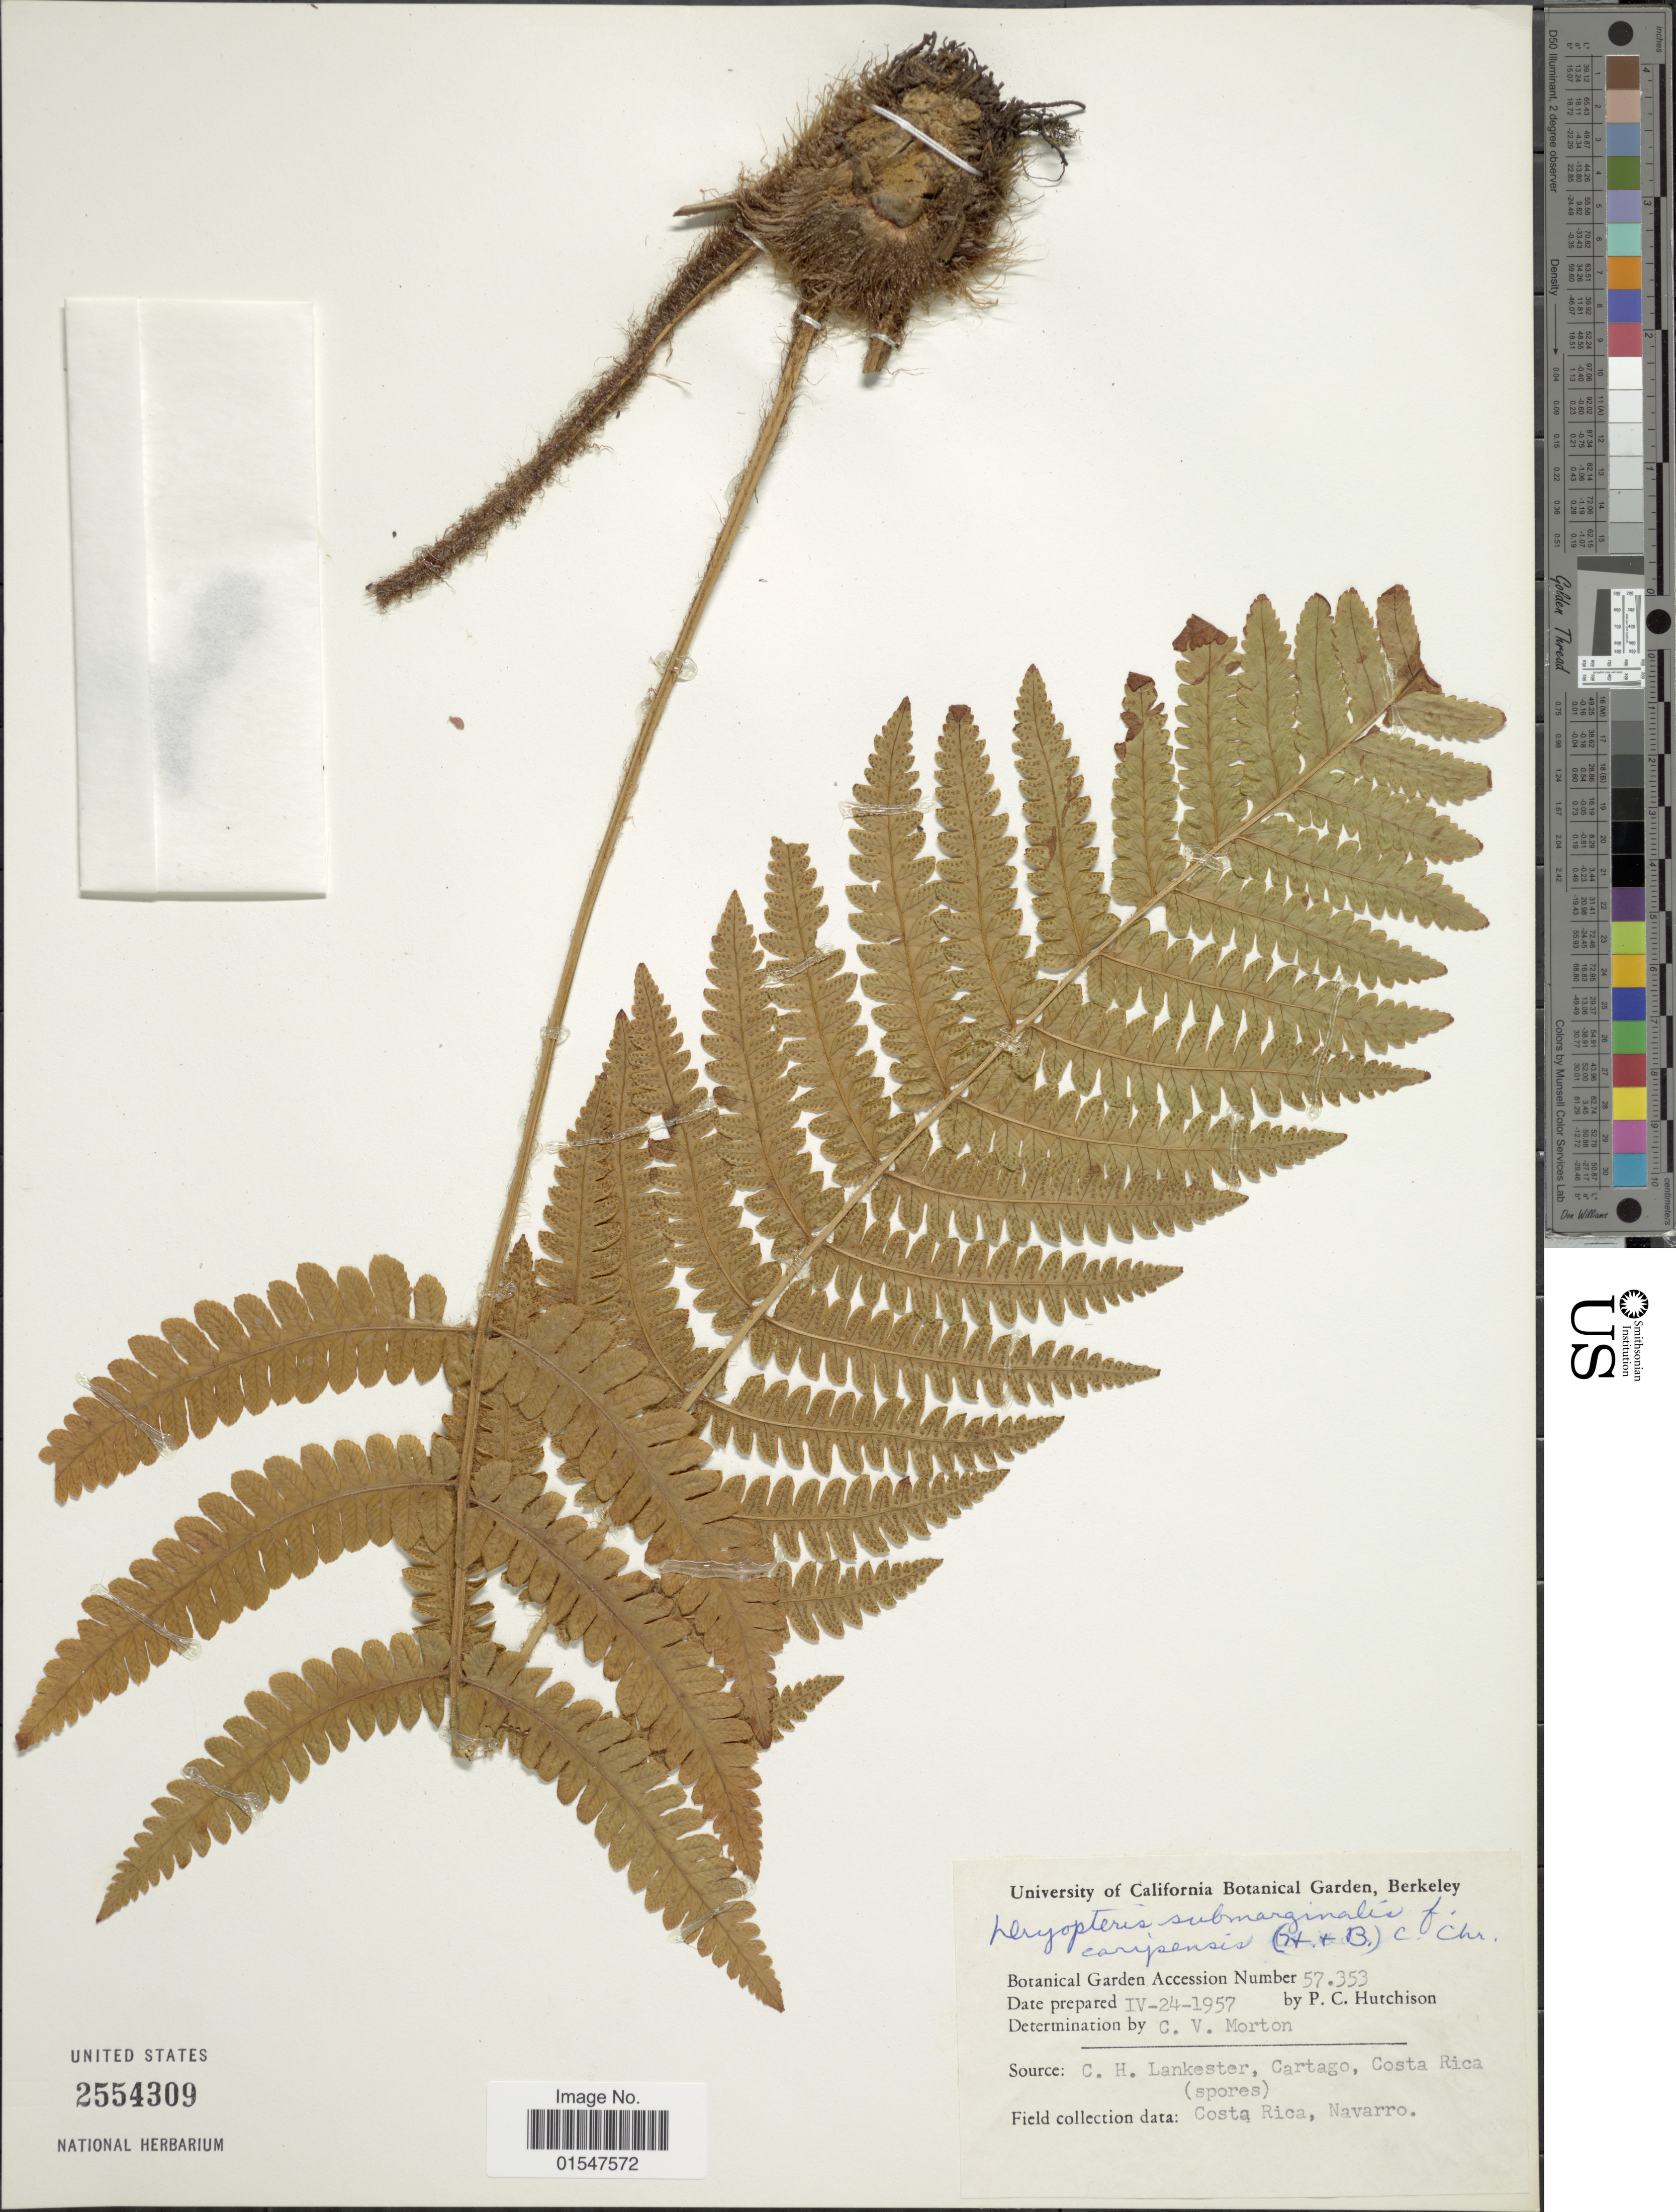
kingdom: Plantae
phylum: Tracheophyta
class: Polypodiopsida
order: Polypodiales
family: Dryopteridaceae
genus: Ctenitis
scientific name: Ctenitis submarginalis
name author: (Langsd. & Fisch.) Ching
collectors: P. C. Hutchison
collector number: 57353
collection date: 1957-04-24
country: United States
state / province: California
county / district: Alameda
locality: University of California Botanical Garden, Berkeley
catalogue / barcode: US 2554309